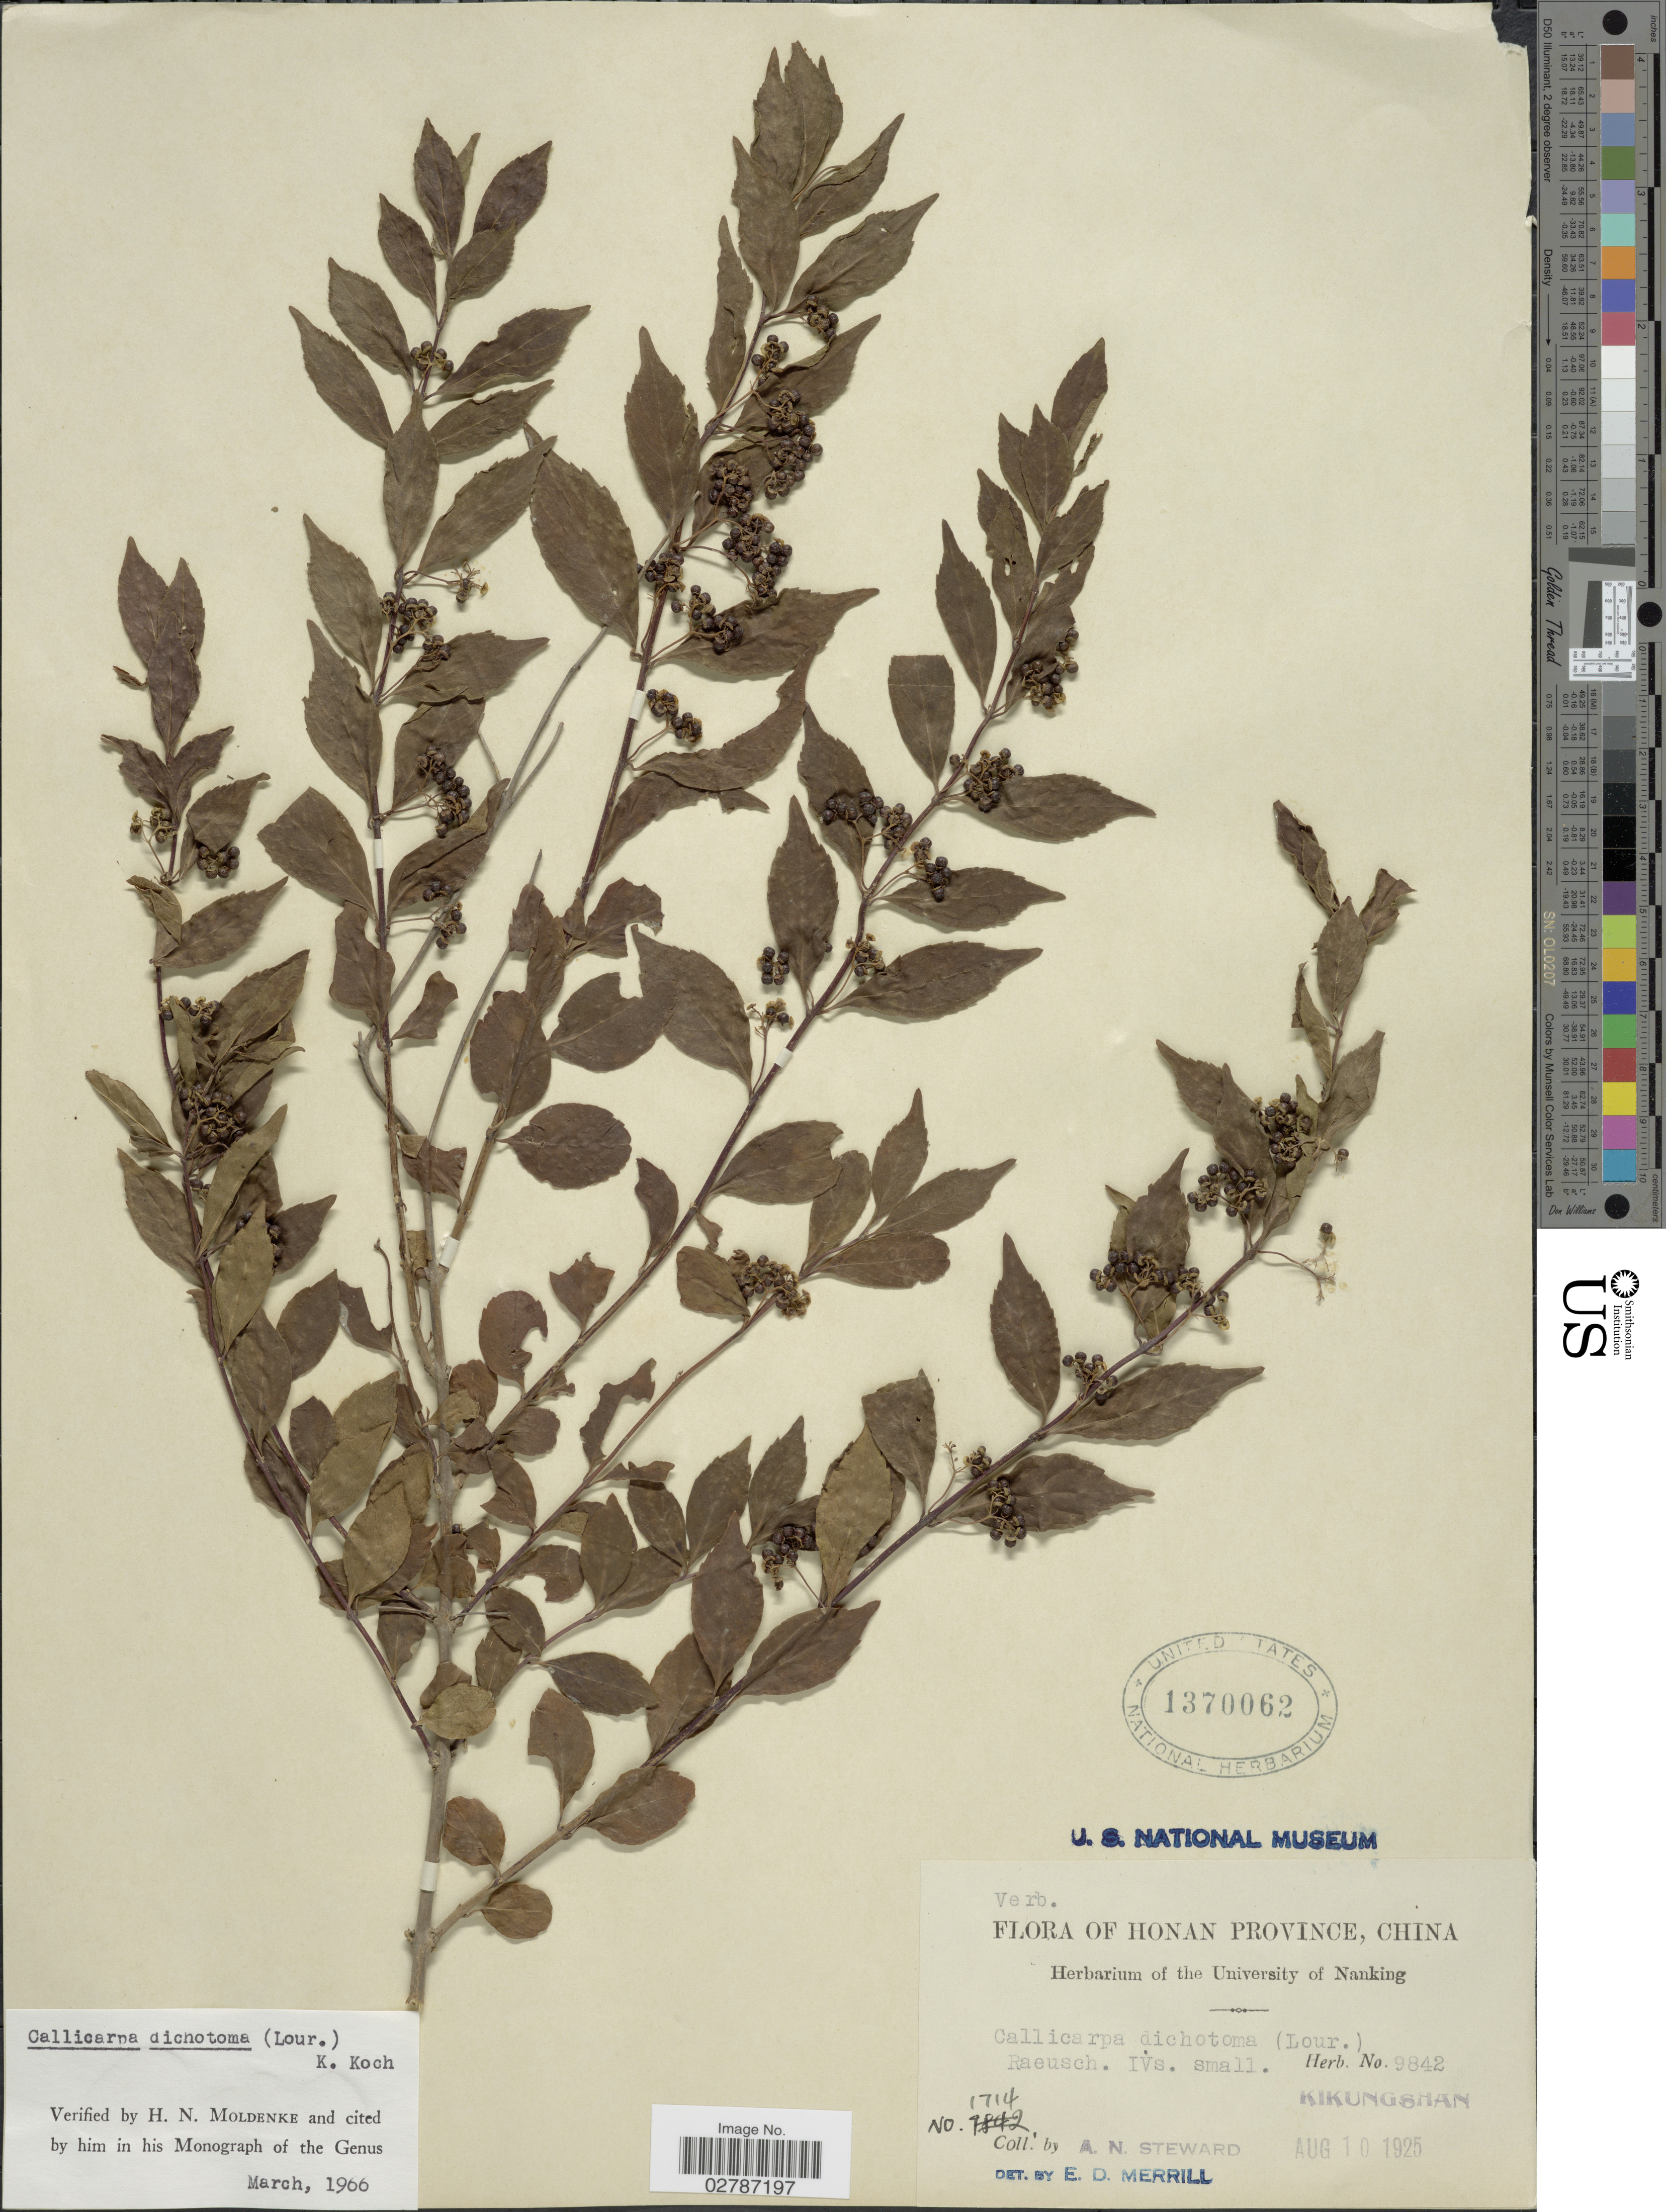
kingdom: Plantae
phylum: Tracheophyta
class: Magnoliopsida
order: Lamiales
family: Lamiaceae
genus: Callicarpa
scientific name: Callicarpa dichotoma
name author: (Lour.) K. Koch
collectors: A. N. Steward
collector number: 1714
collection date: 1925-08-10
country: China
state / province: Henan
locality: Honan Province. Kikungshan.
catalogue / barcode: US 1370062